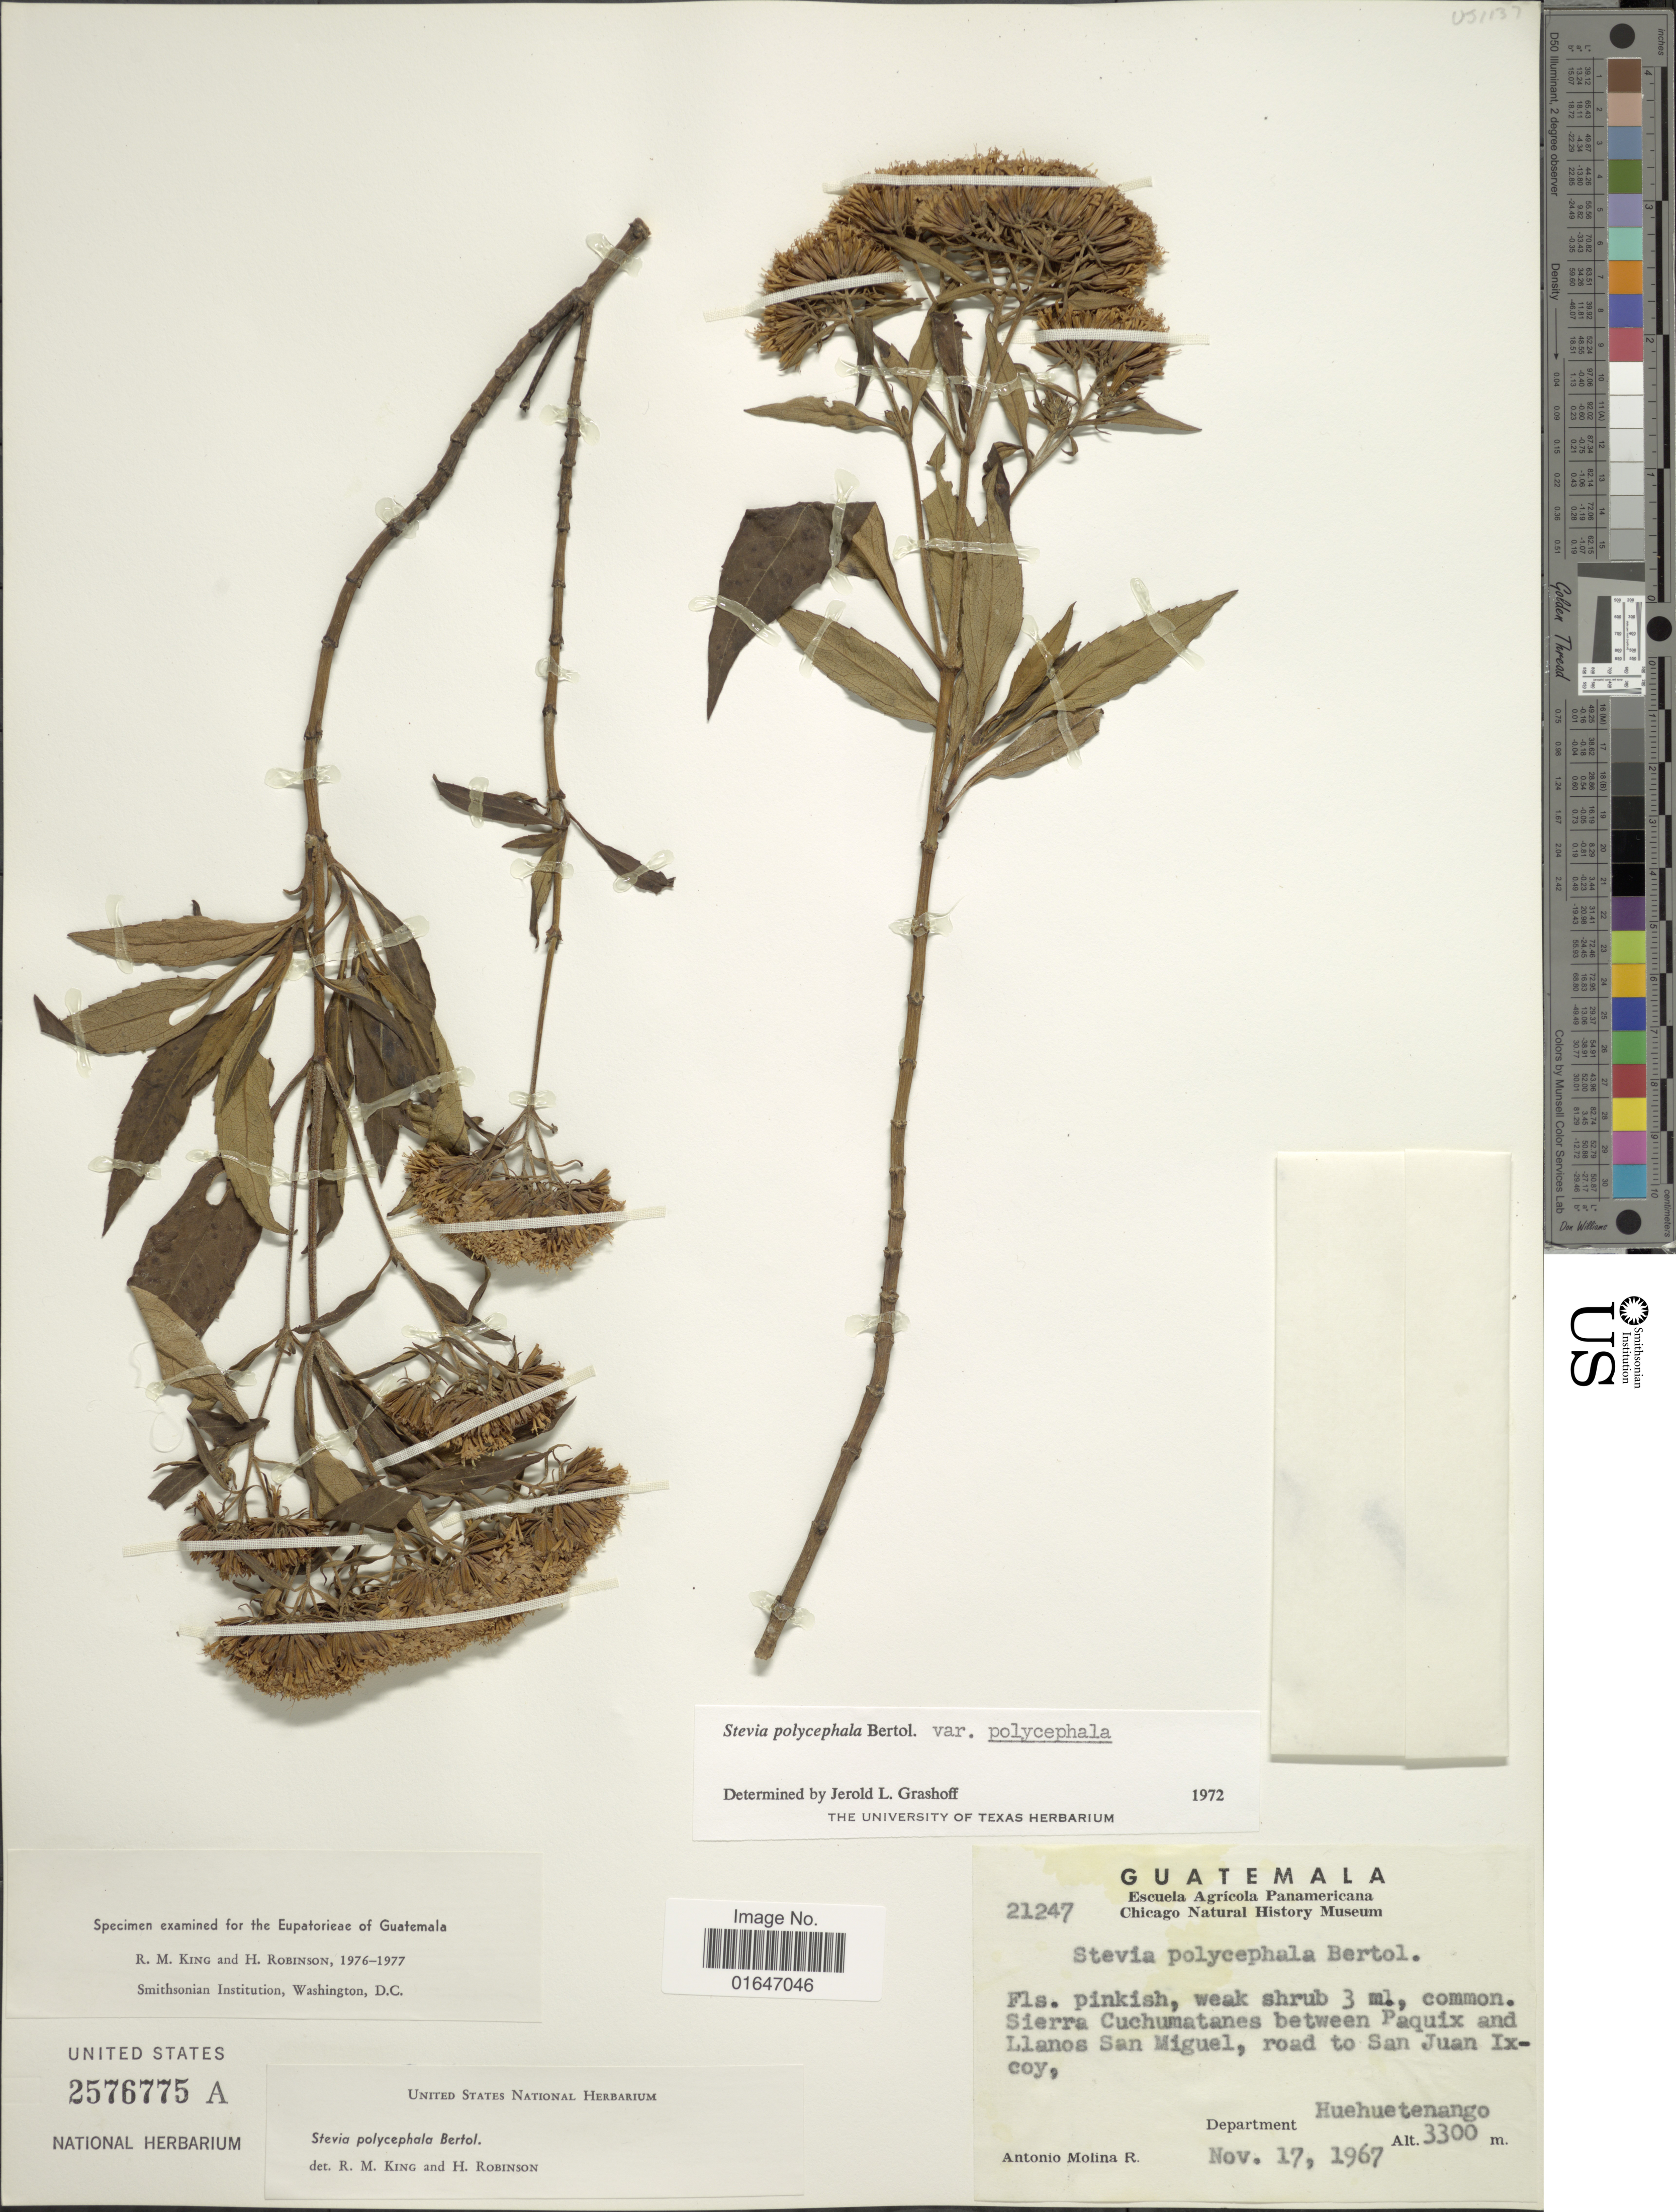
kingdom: Plantae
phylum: Tracheophyta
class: Magnoliopsida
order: Asterales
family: Asteraceae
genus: Stevia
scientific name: Stevia polycephala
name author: Bertoloni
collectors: A. Molina R.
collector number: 21247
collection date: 1967-11-17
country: Guatemala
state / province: Huehuetenango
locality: Sierra Cuchumatanes between Paquix and Llanos San Miguel, road to San Juan Ixcoy.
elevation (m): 3300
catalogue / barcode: US 2576775A